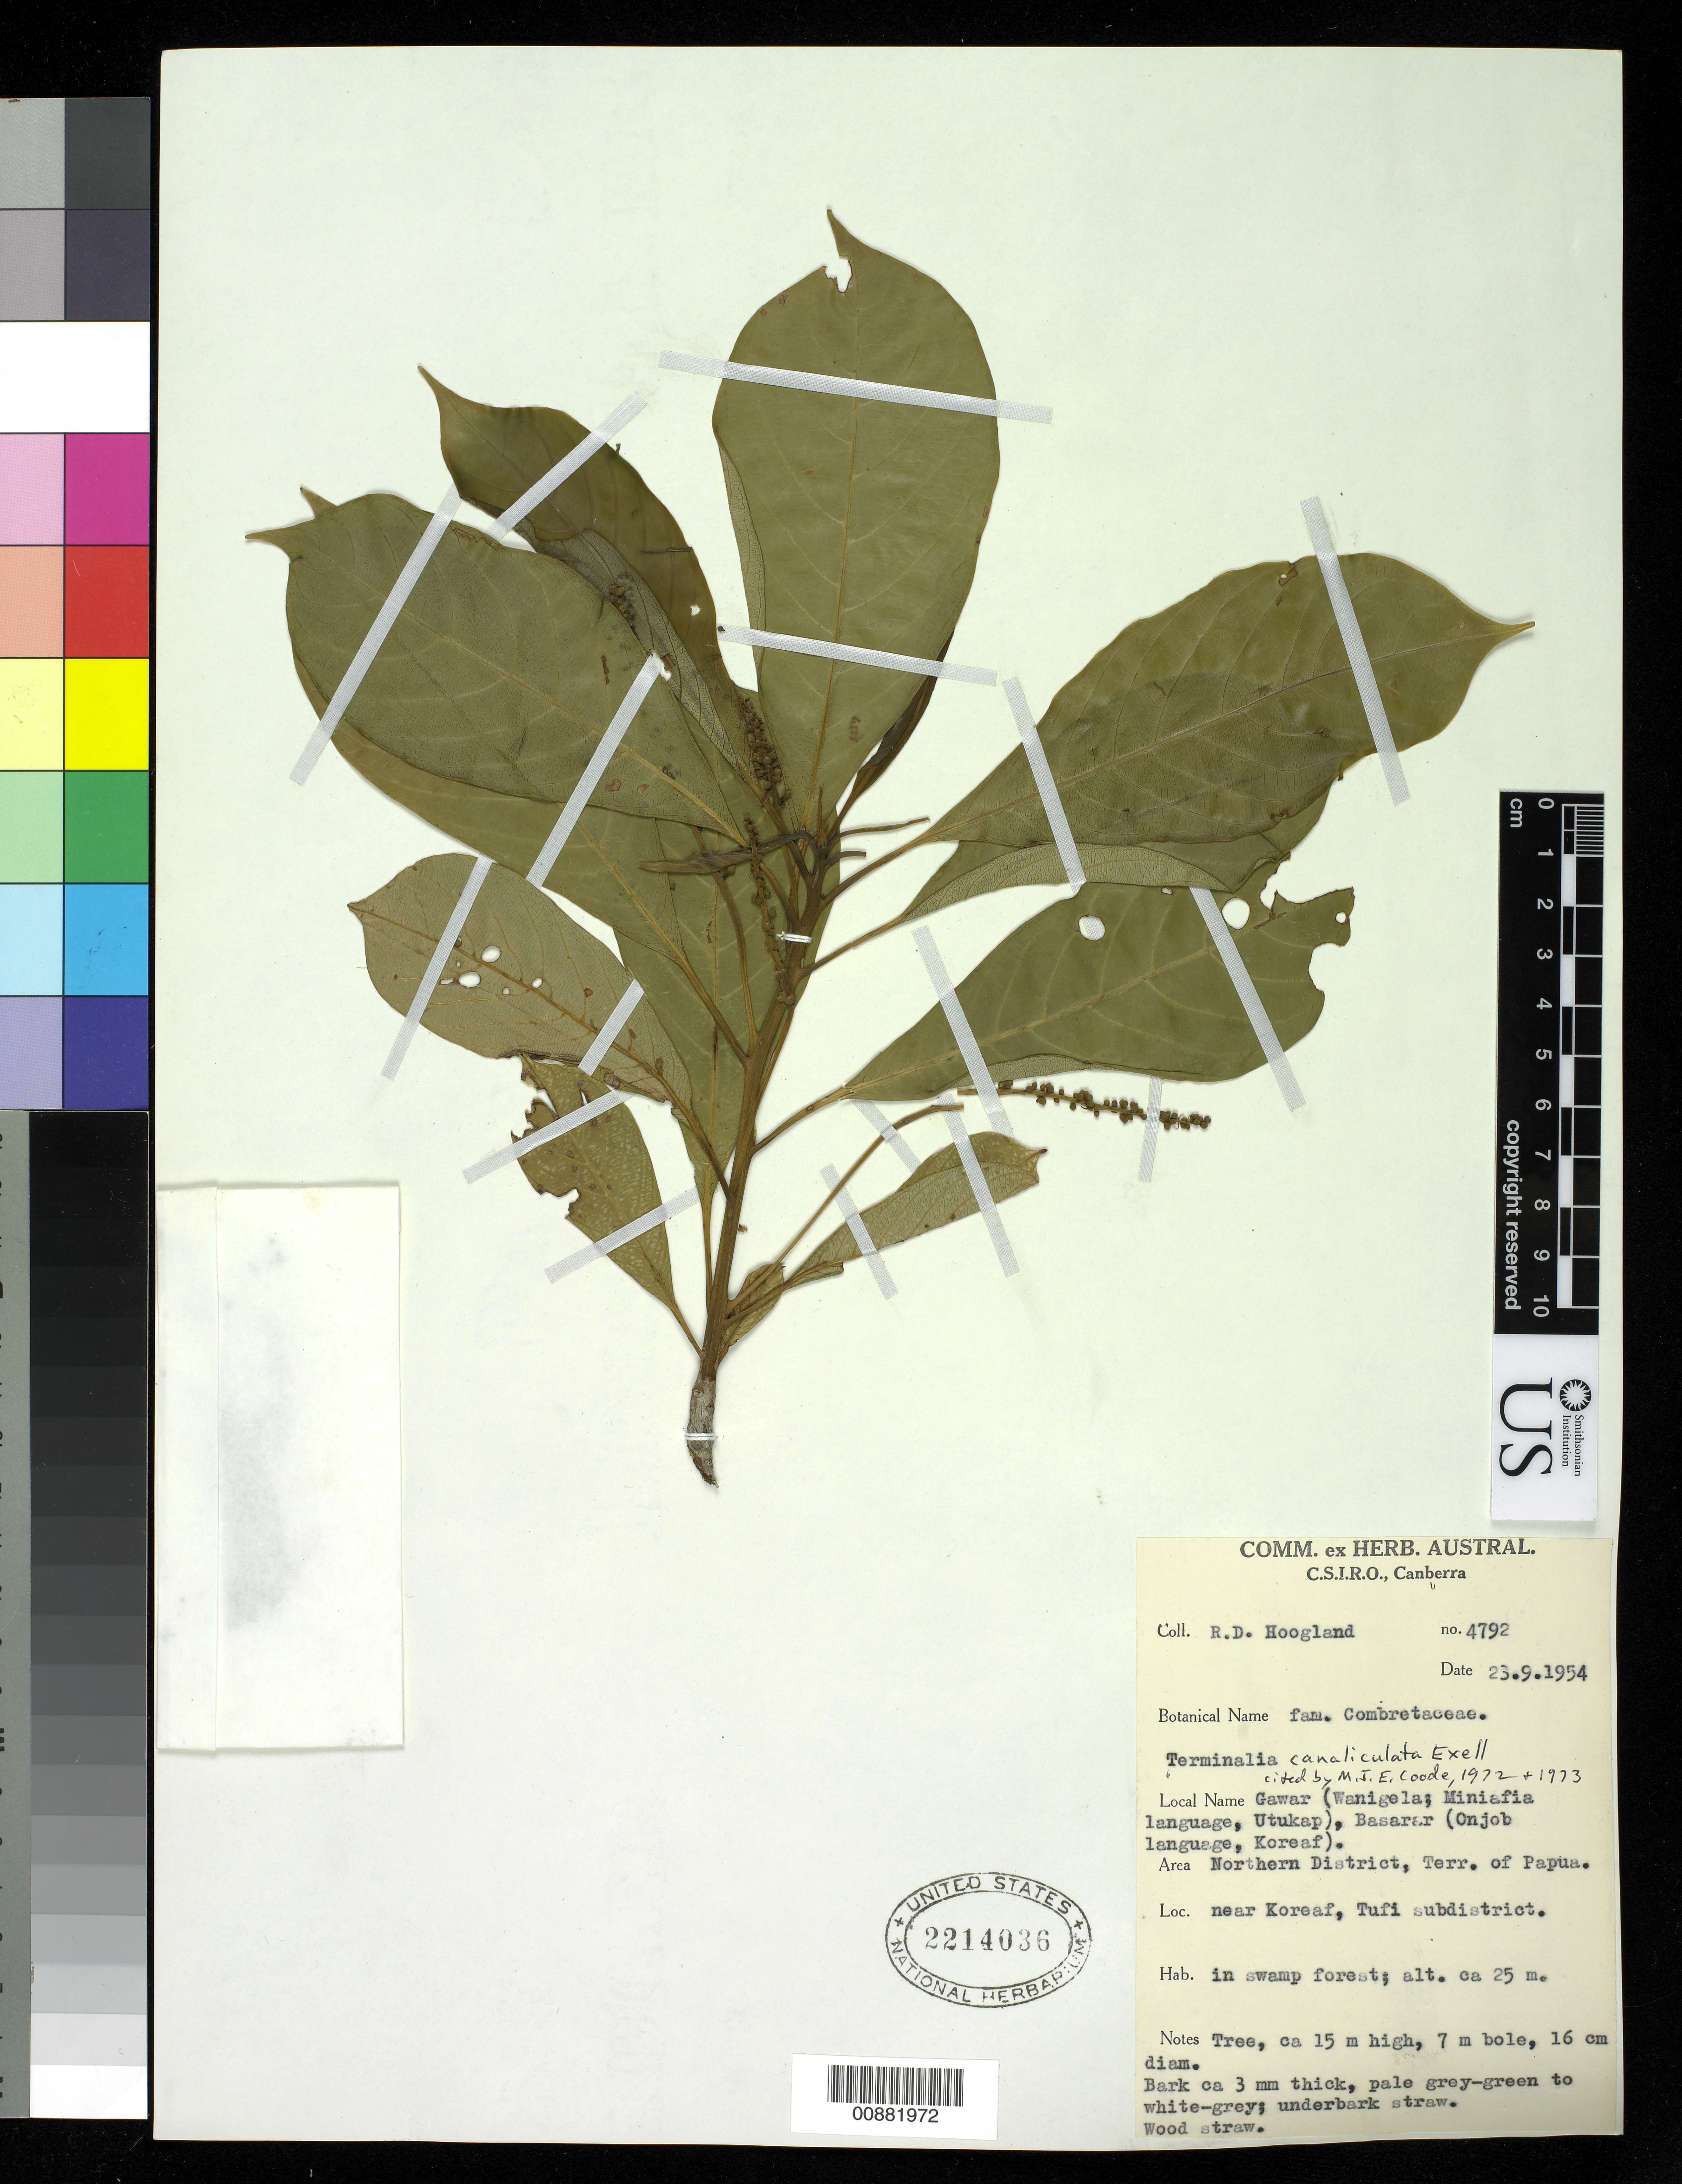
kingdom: Plantae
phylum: Tracheophyta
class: Magnoliopsida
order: Myrtales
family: Combretaceae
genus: Terminalia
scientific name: Terminalia canaliculata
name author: Exell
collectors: R. D. Hoogland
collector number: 4792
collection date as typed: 23 Sep 1954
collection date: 1954-09-23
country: Papua New Guinea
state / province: Northern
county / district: Tufi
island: New Guinea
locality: near koreaf, Tufi subdistrict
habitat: in swamp forest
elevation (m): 25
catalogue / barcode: US 2214036